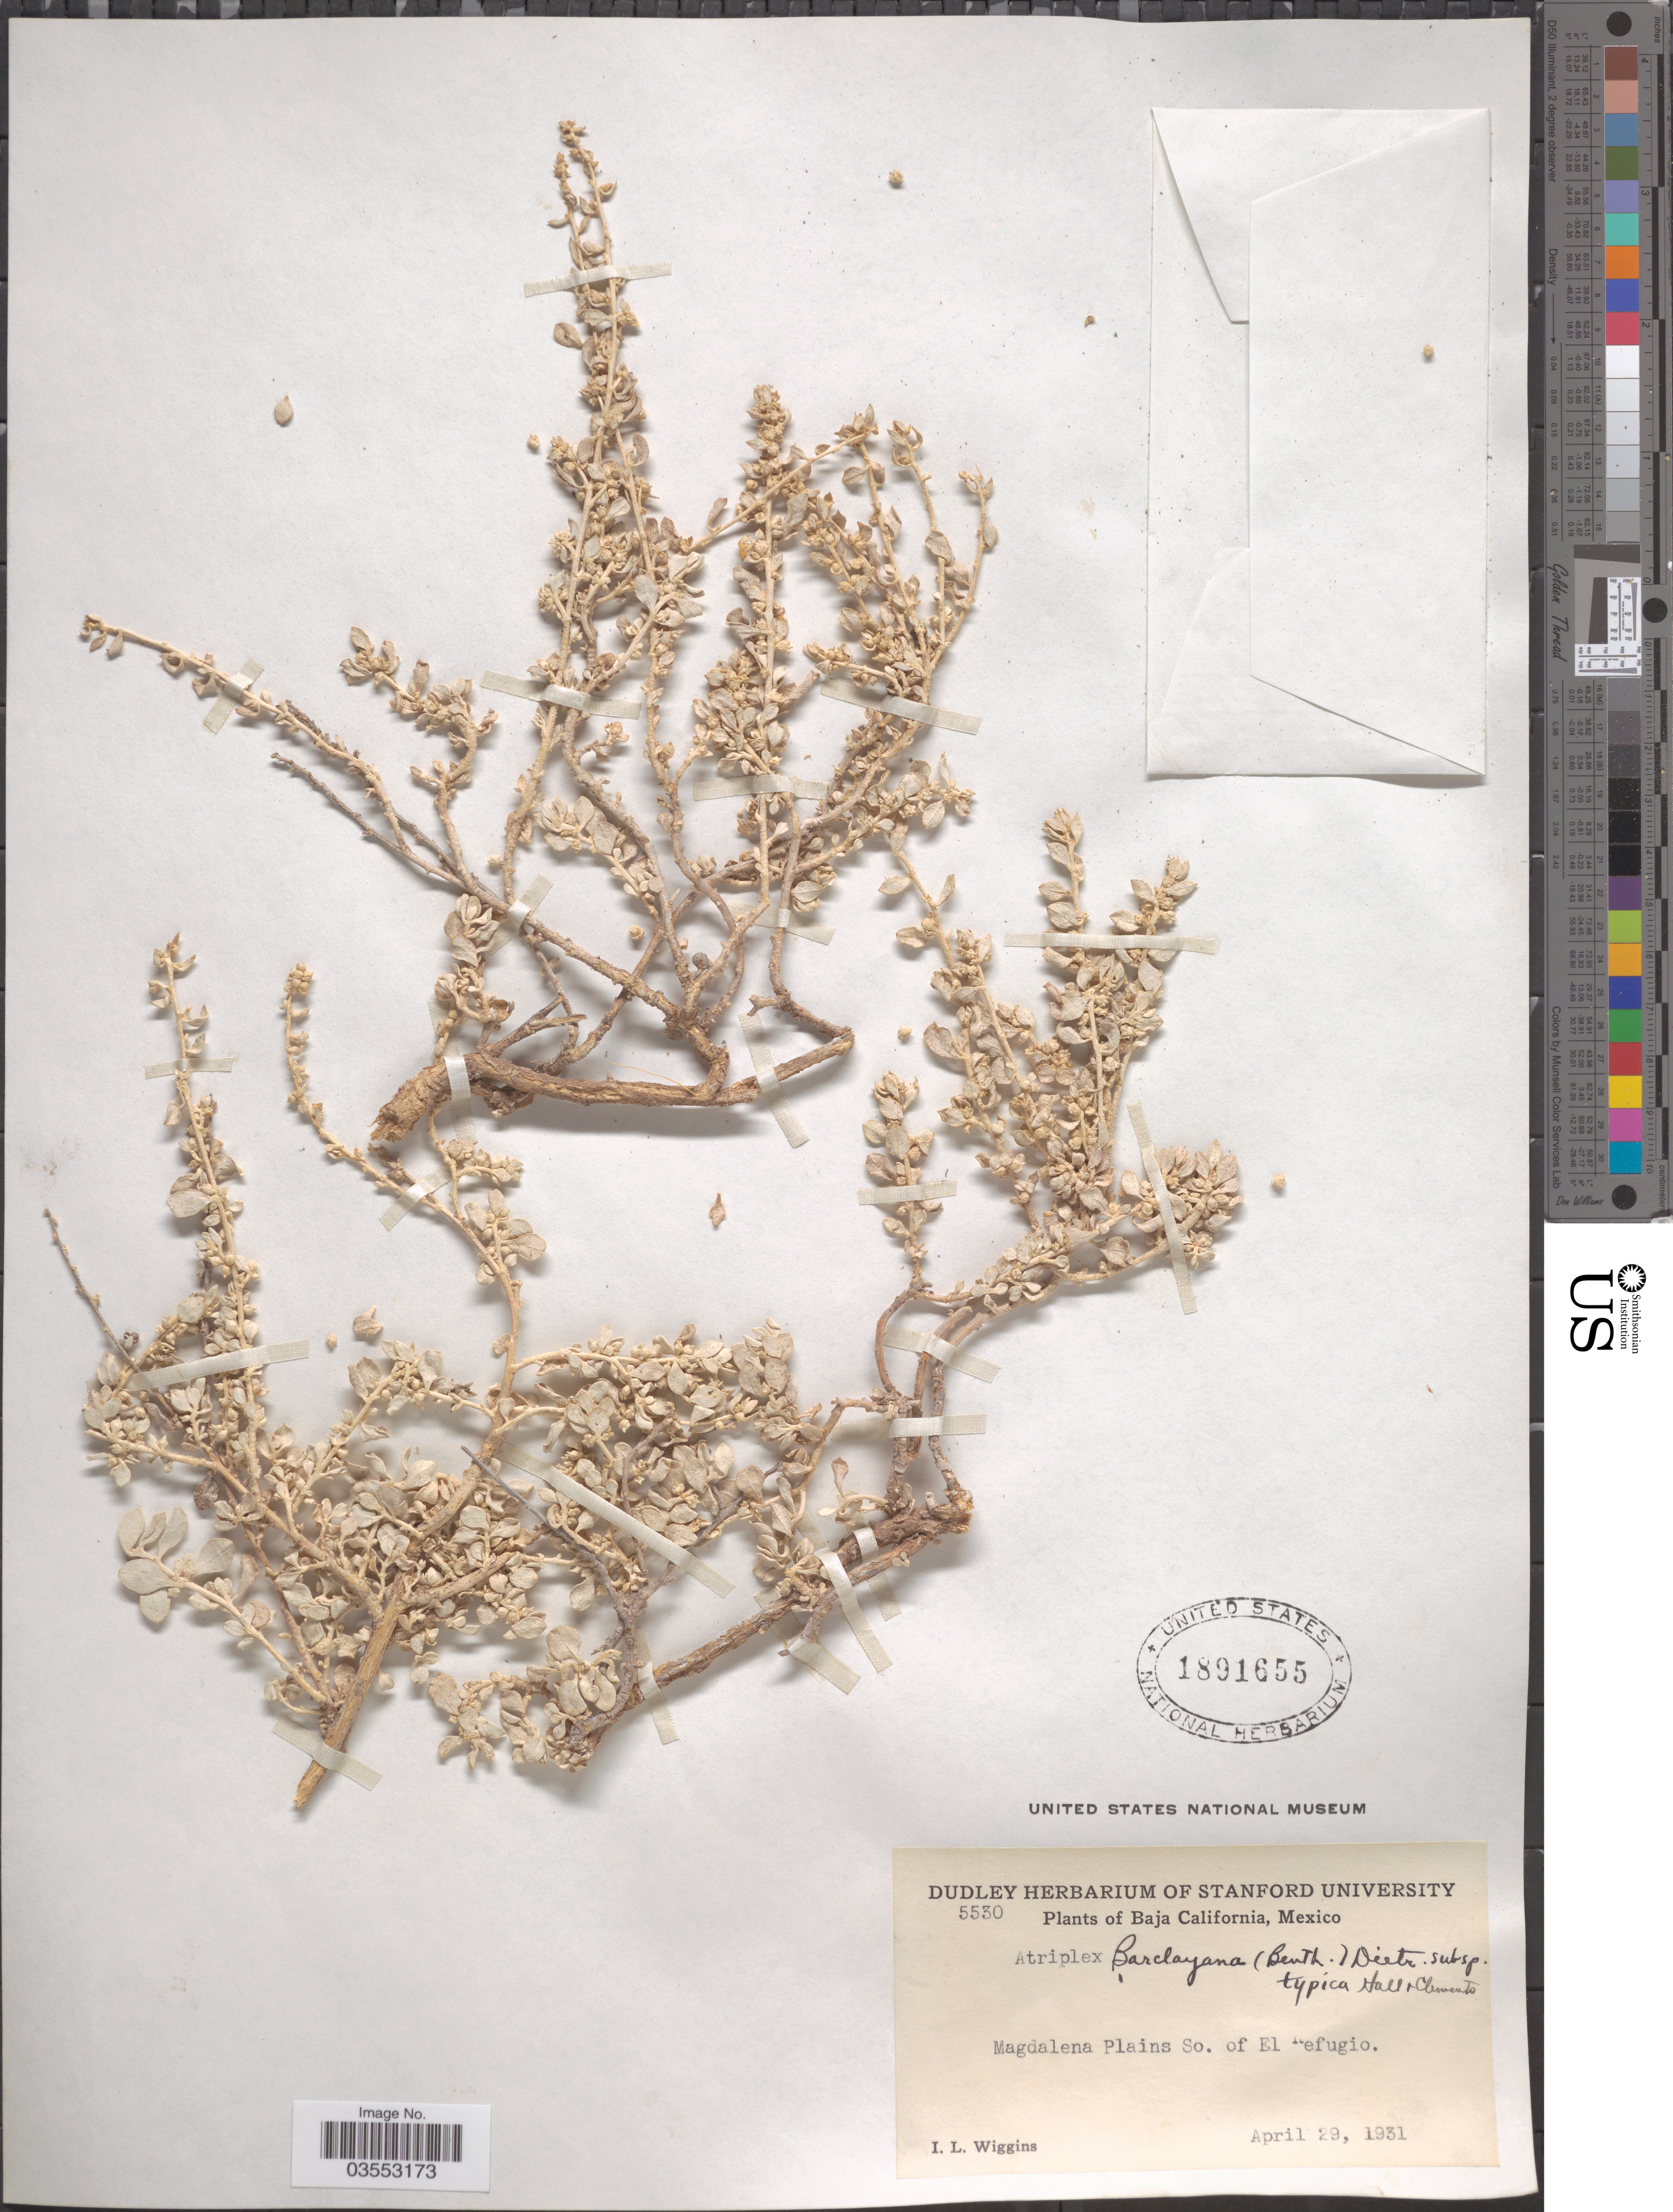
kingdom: Plantae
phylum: Tracheophyta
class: Magnoliopsida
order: Caryophyllales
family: Amaranthaceae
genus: Atriplex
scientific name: Atriplex barclayana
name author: (Benth.) D. Dietr.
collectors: I. L. Wiggins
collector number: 5530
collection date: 1931-04-29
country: Mexico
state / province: Baja California Norte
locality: Magdalena Plains So. of El refugio.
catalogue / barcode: US 1891655